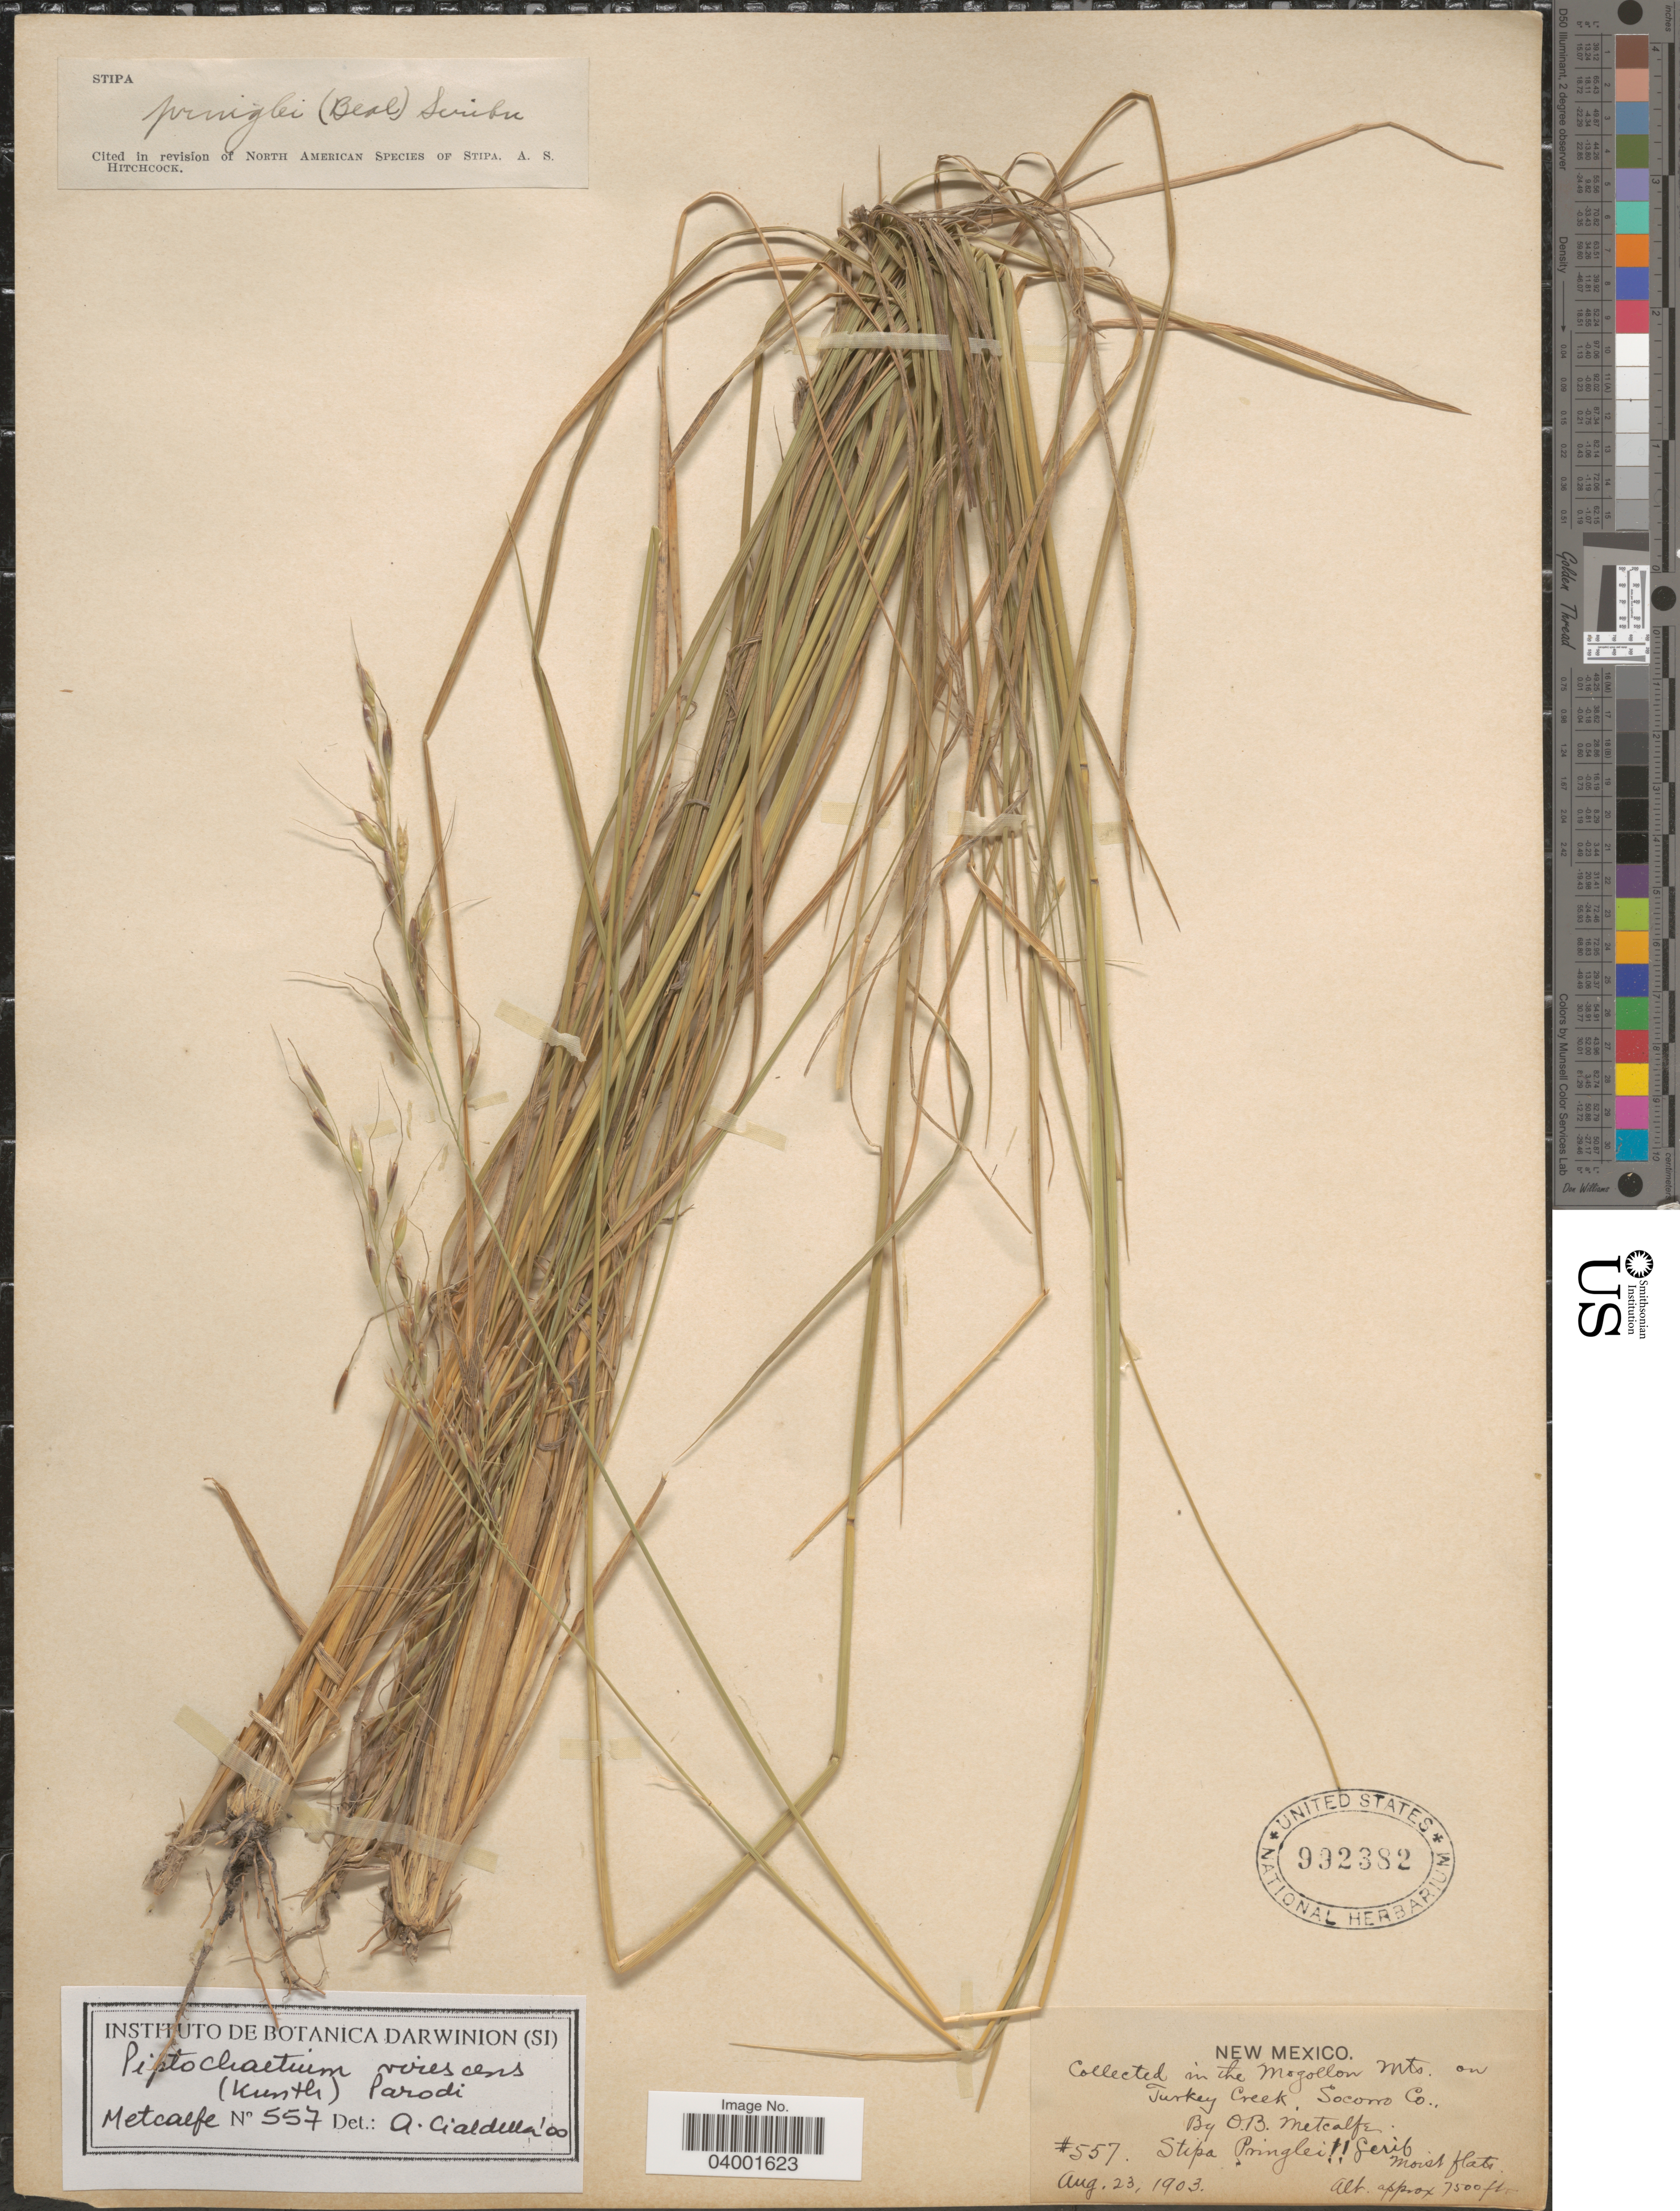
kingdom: Plantae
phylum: Tracheophyta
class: Liliopsida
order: Poales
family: Poaceae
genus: Piptochaetium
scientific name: Piptochaetium virescens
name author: (Kunth) Parodi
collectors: O. B. Metcalfe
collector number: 557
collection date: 1903-08-23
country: United States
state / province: New Mexico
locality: In the Mogollon Mts. on Turkey Creek. Socorro Co.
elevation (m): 2286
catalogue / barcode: US 992382